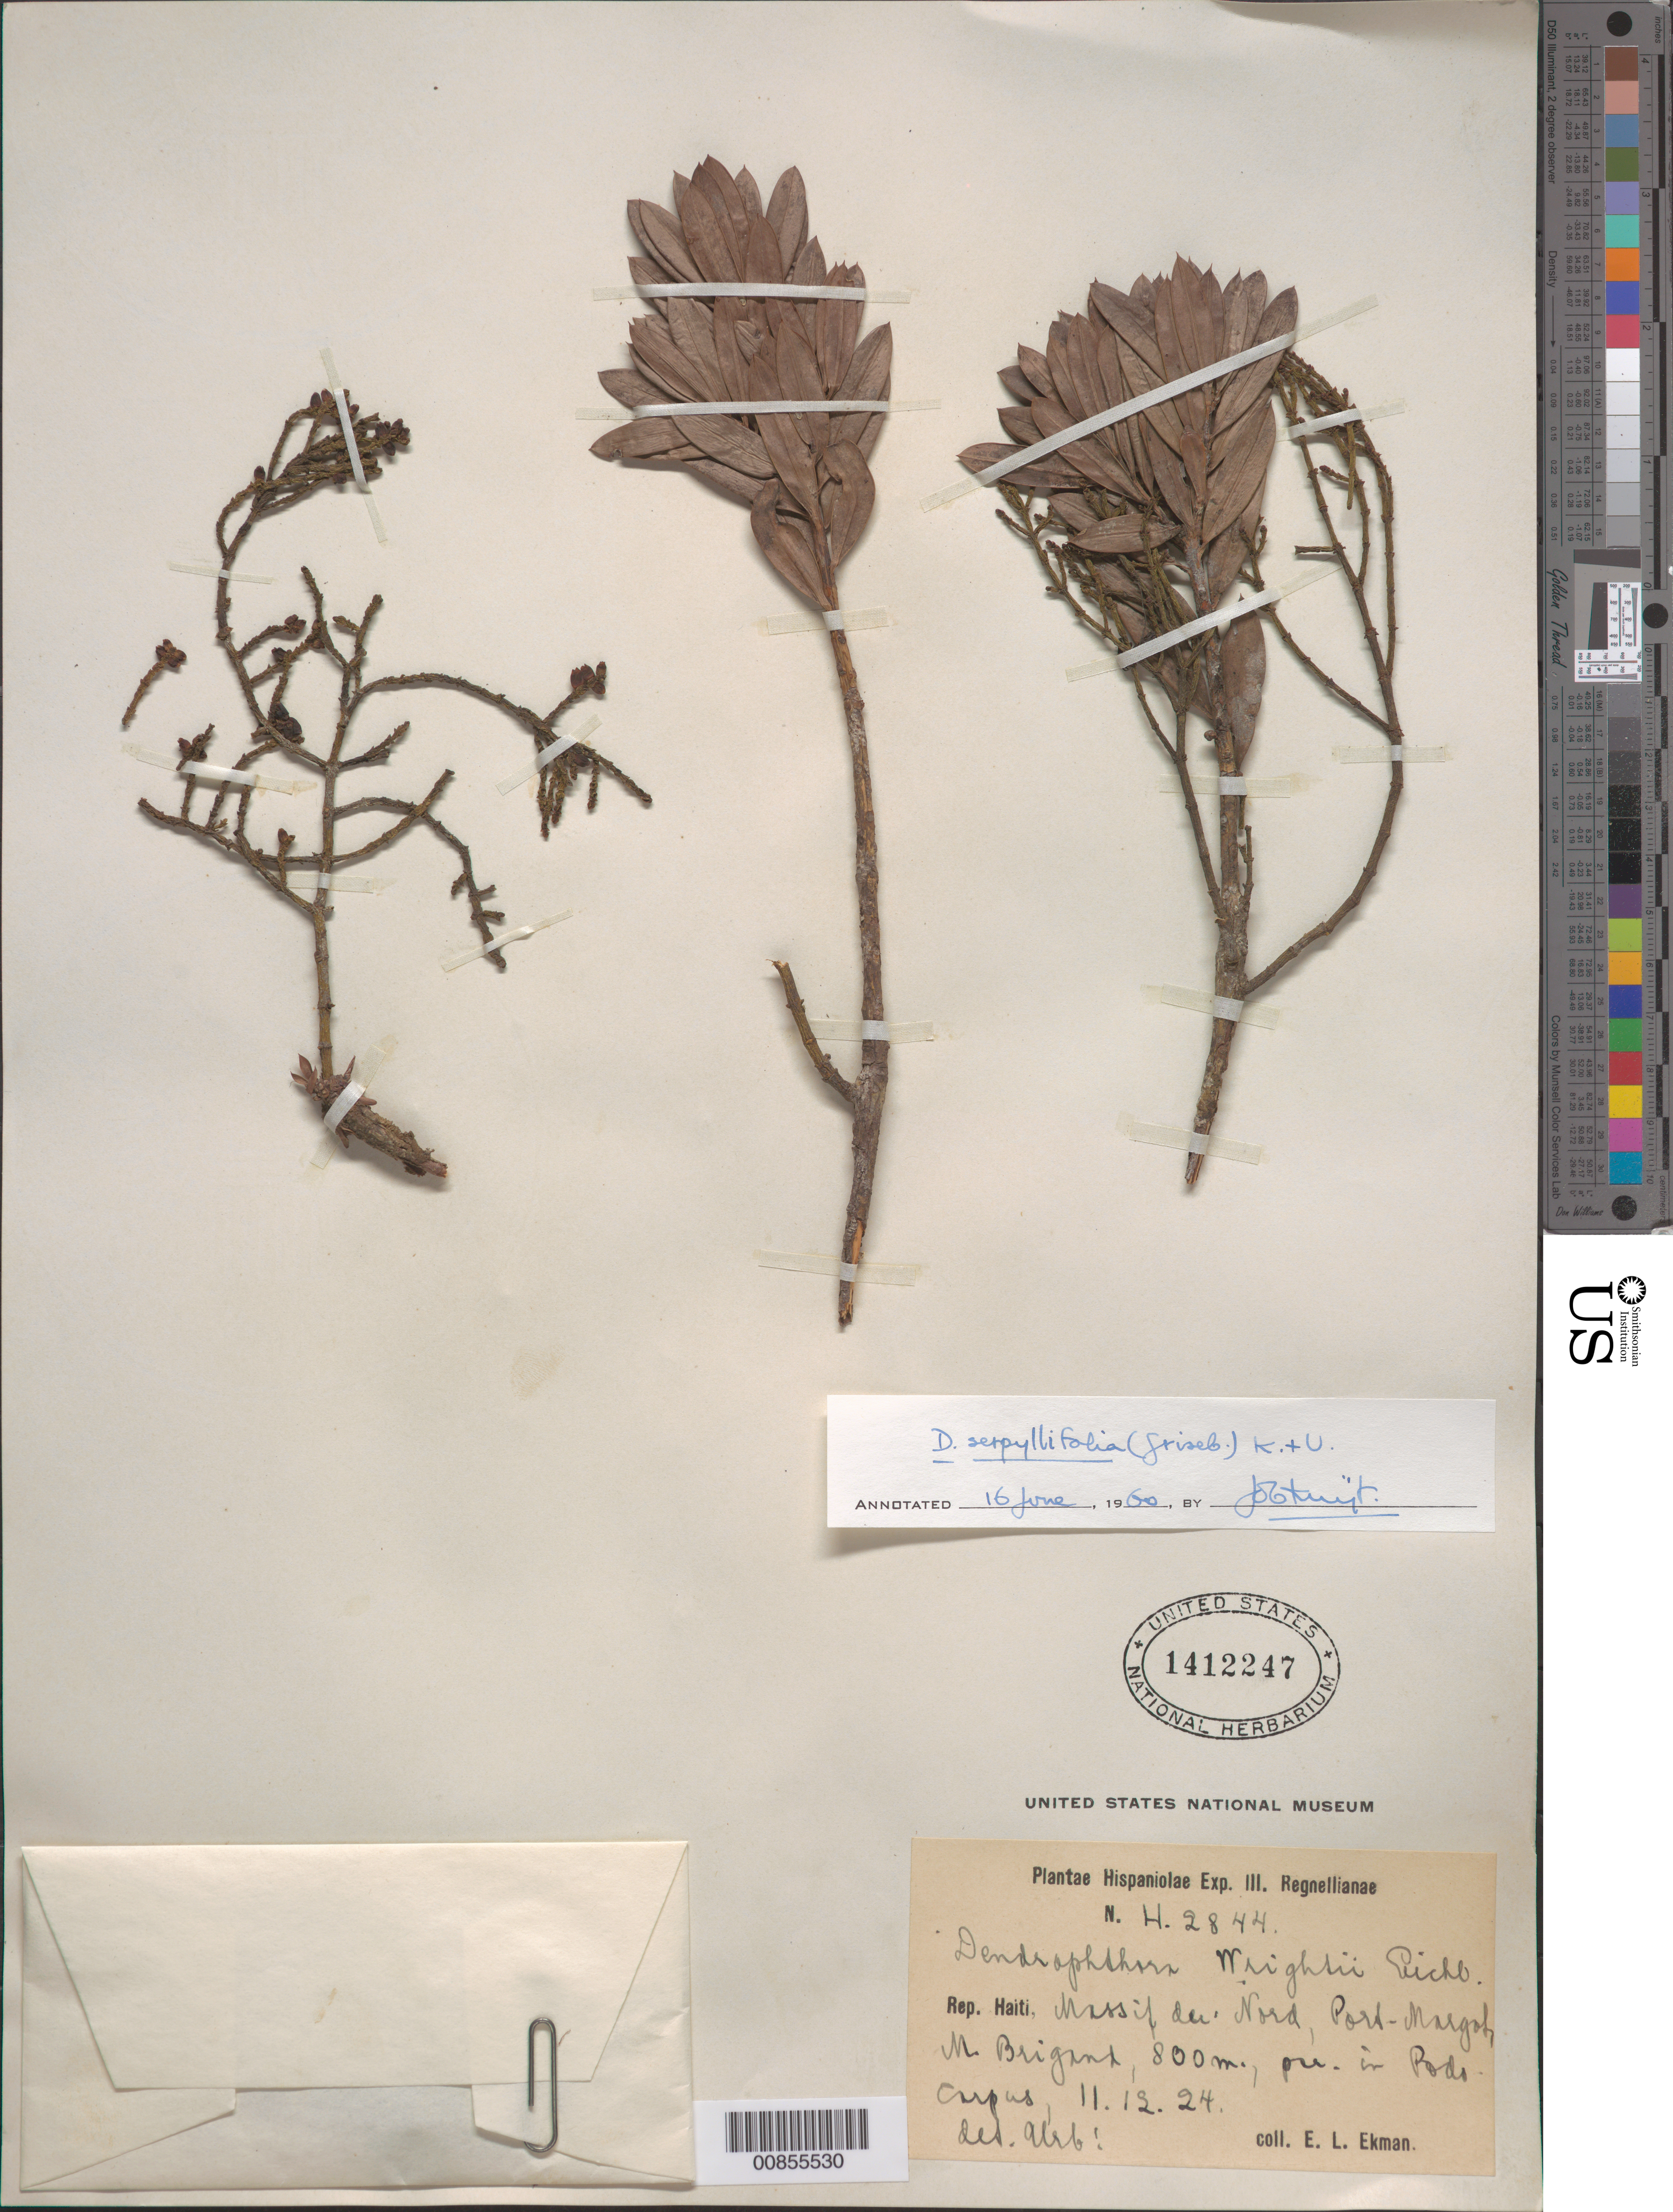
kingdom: Plantae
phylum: Tracheophyta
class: Magnoliopsida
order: Santalales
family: Viscaceae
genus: Dendrophthora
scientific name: Dendrophthora serpyllifolia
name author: (Griseb.) Krug & Urb.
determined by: Kuijt, Job, (CANADA)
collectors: E. L. Ekman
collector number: H 2844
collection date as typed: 11 Dec 1924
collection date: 1924-12-11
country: Haiti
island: Hispaniola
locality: Massif du Nord, Port-Margot, Morne Brigand.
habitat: In Podocarpus.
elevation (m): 800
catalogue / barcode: US 1412247